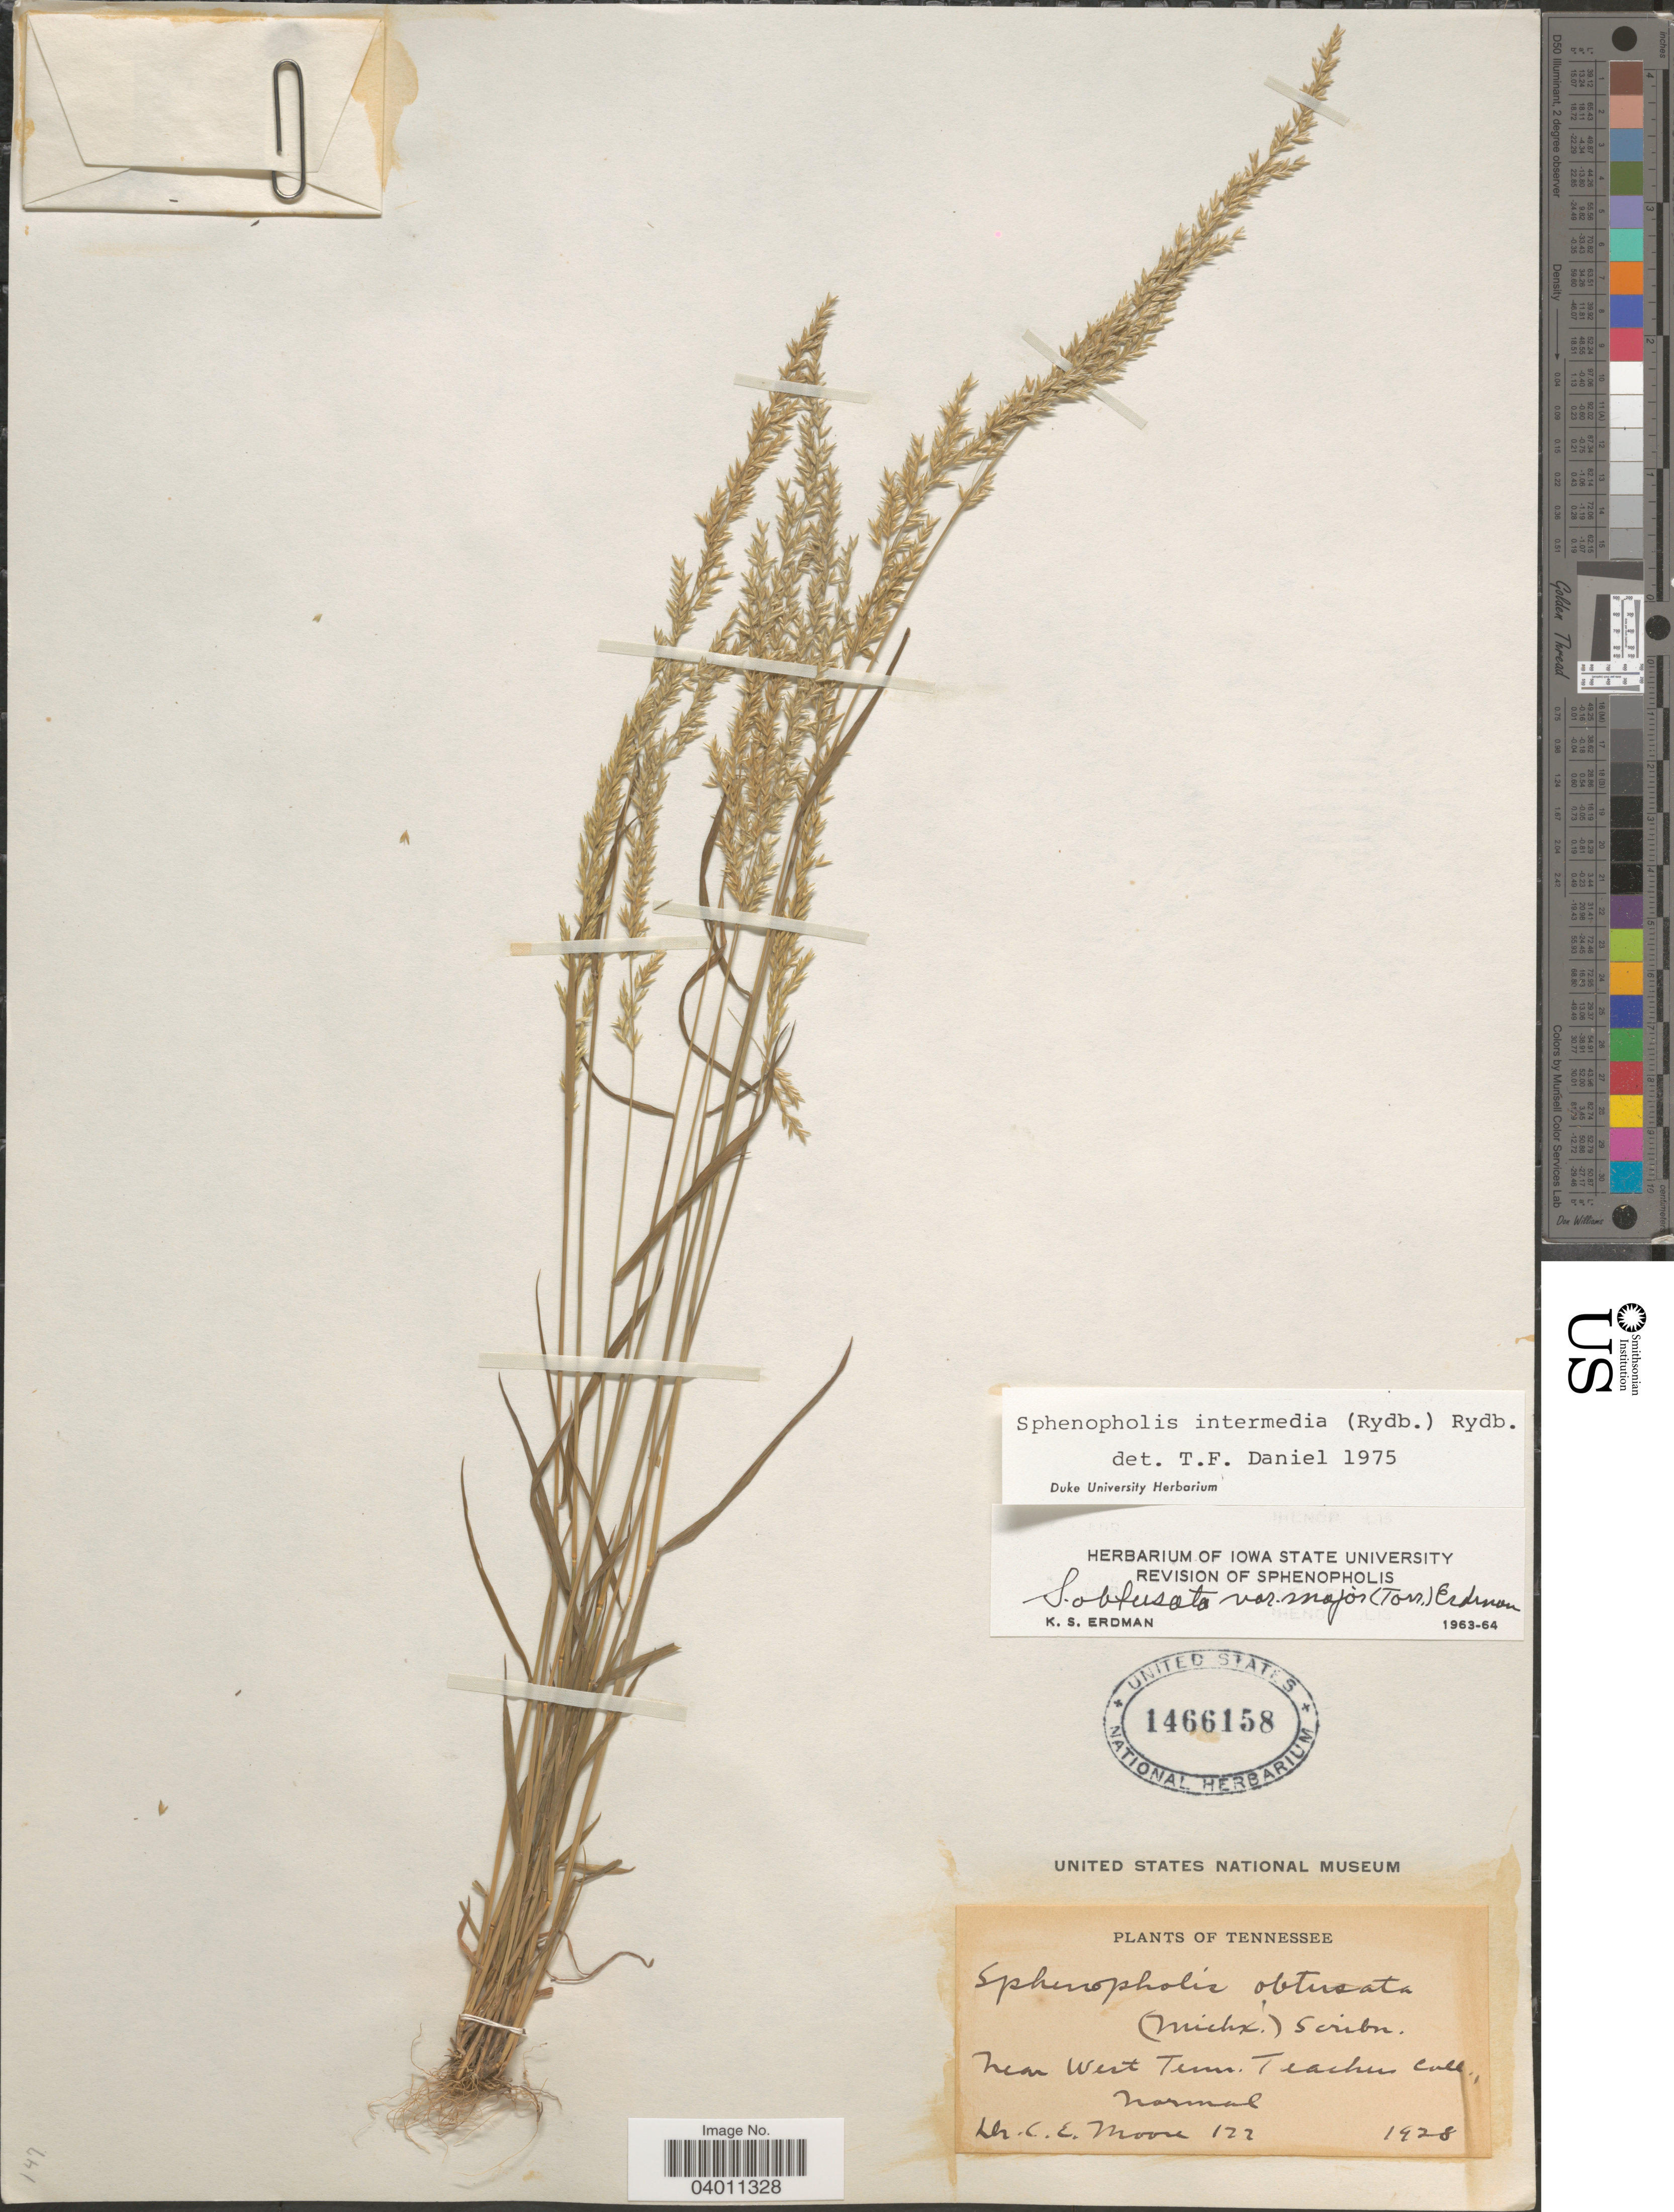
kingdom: Plantae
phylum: Tracheophyta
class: Liliopsida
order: Poales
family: Poaceae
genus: Sphenopholis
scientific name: Sphenopholis intermedia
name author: (Rydb.) Rydb.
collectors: C. Moore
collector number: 122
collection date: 1928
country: United States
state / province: Tennessee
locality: Near West Tenn. Teacher coll.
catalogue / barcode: US 1466158